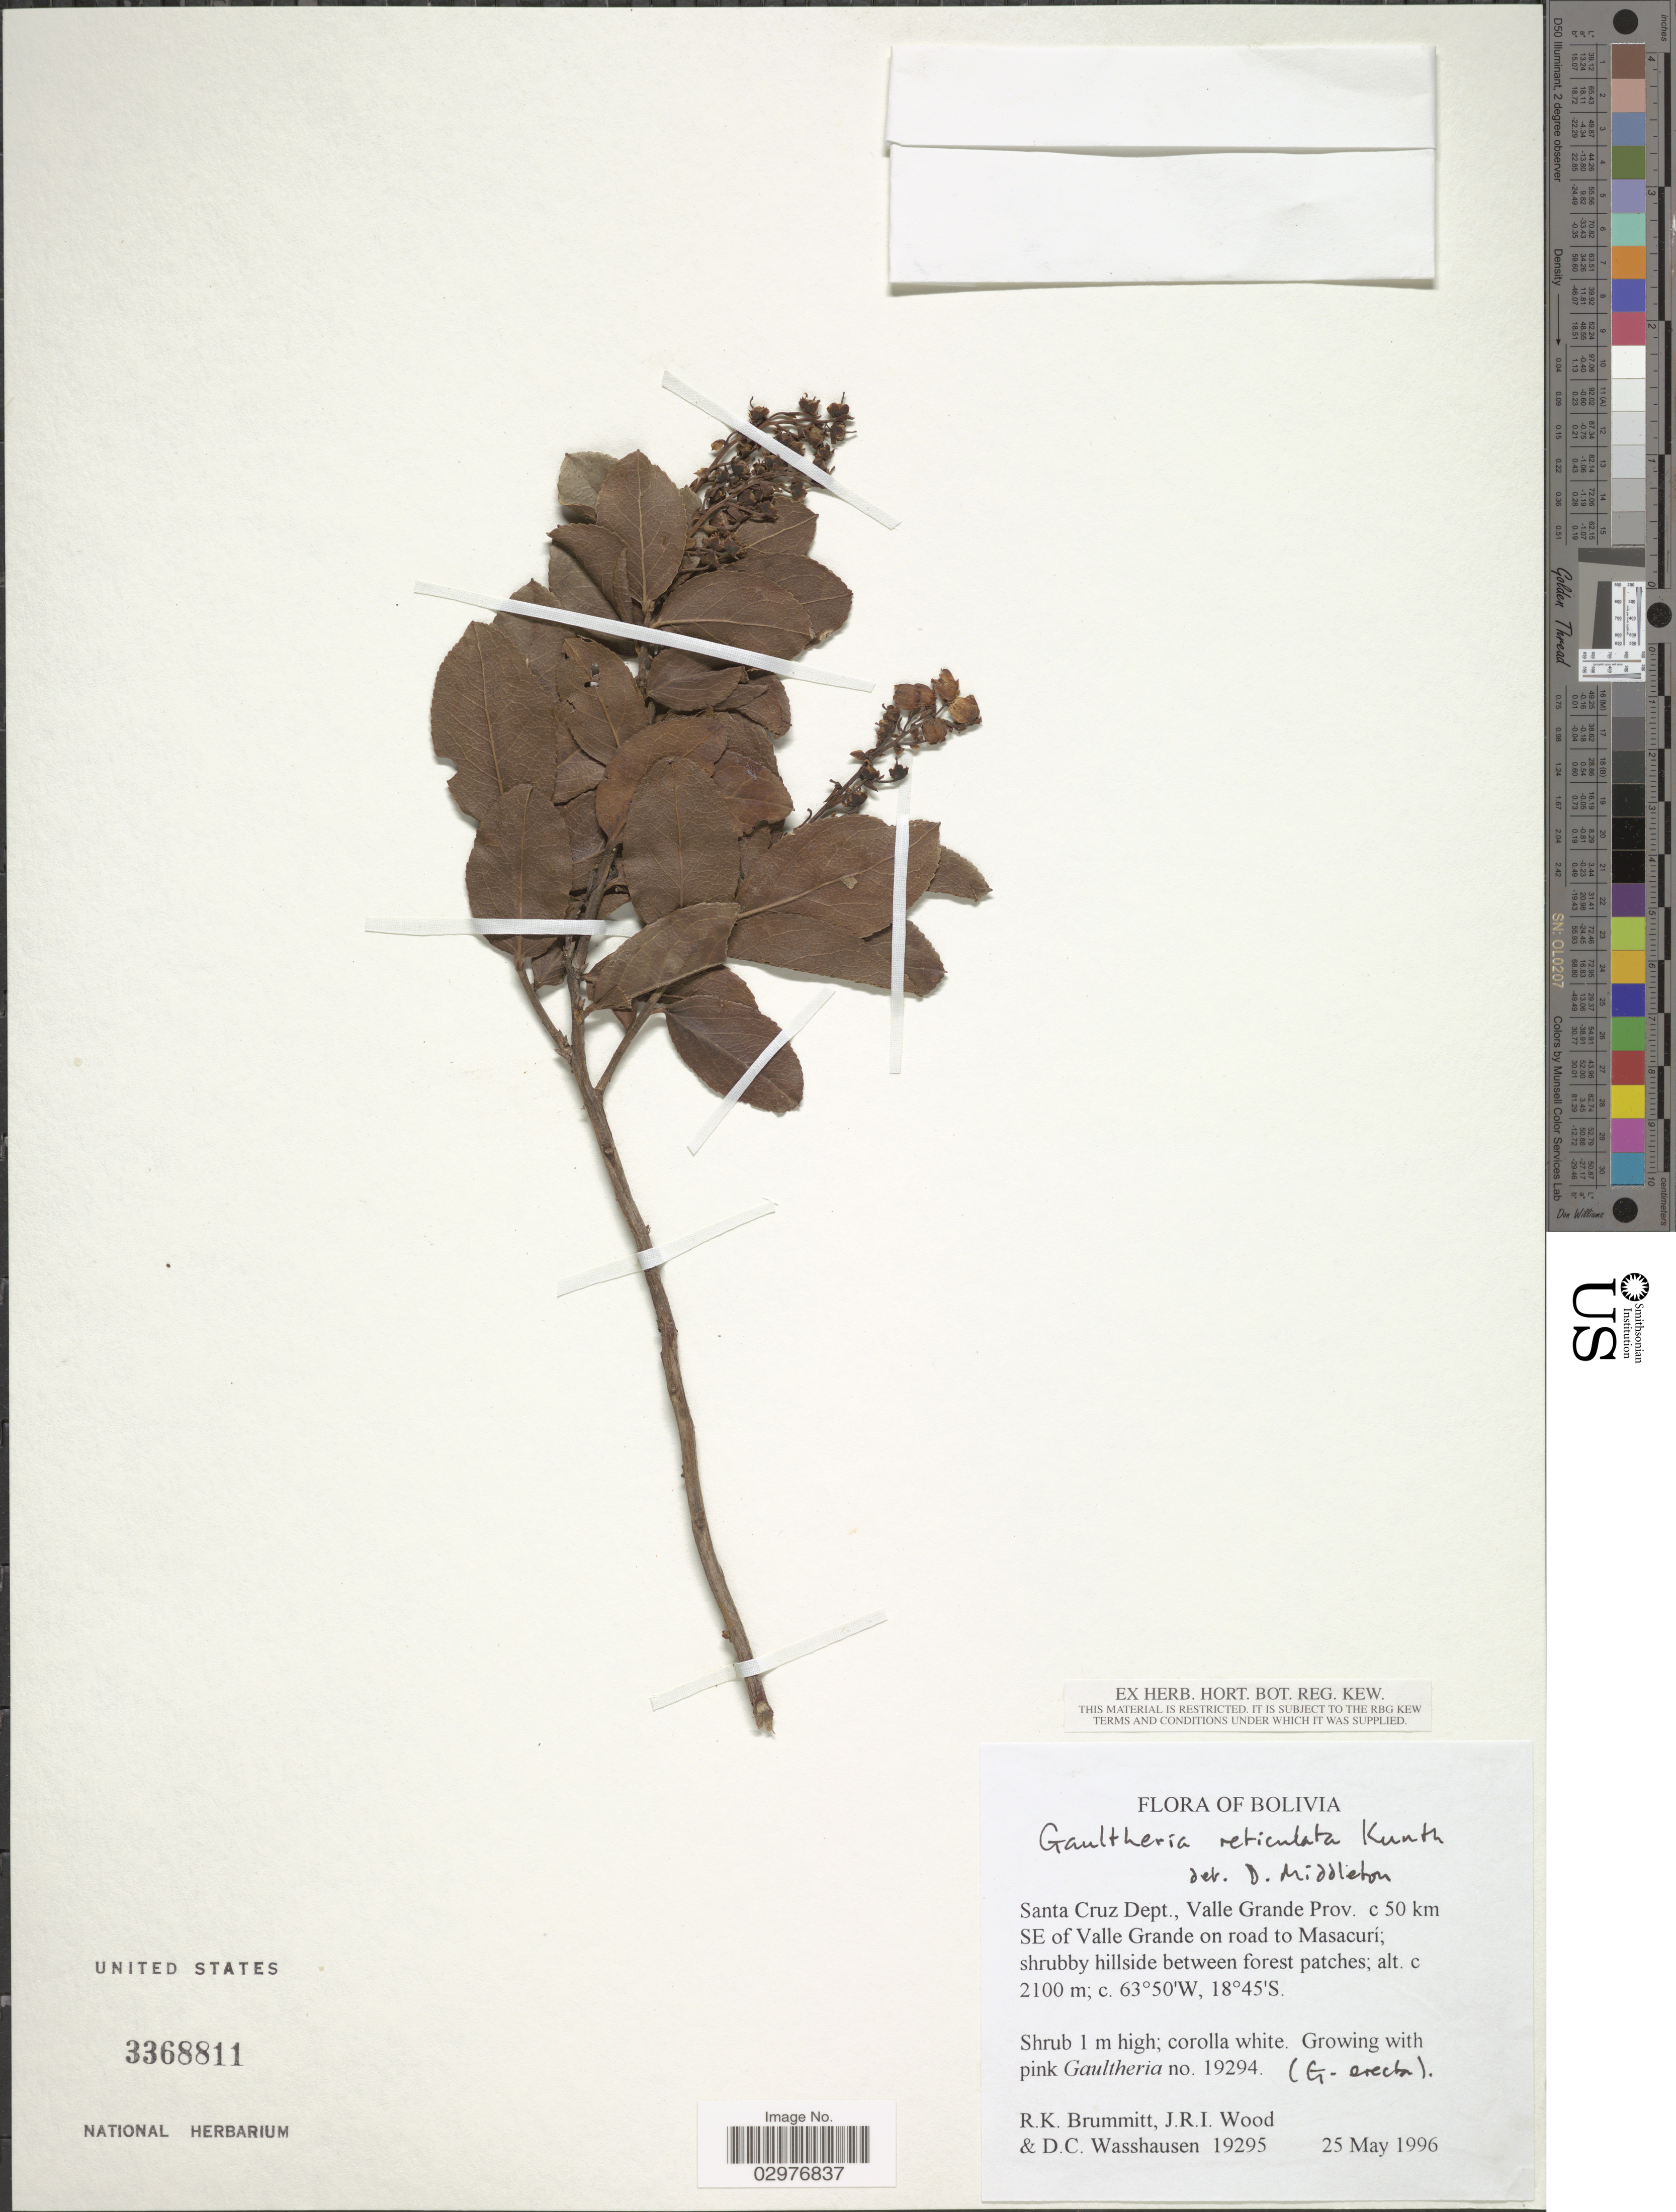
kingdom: Plantae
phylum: Tracheophyta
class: Magnoliopsida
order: Ericales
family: Ericaceae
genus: Gaultheria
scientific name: Gaultheria reticulata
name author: Kunth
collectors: R. K. Brummitt, J. R. I. Wood & D. C. Wasshausen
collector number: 19295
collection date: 1996-05-25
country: Bolivia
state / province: Santa Cruz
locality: Santa Cruz Dept., Valle Grande Prov. c 50 km SE of Valle Grande on road to Masacurí.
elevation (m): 2100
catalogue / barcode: US 3368811